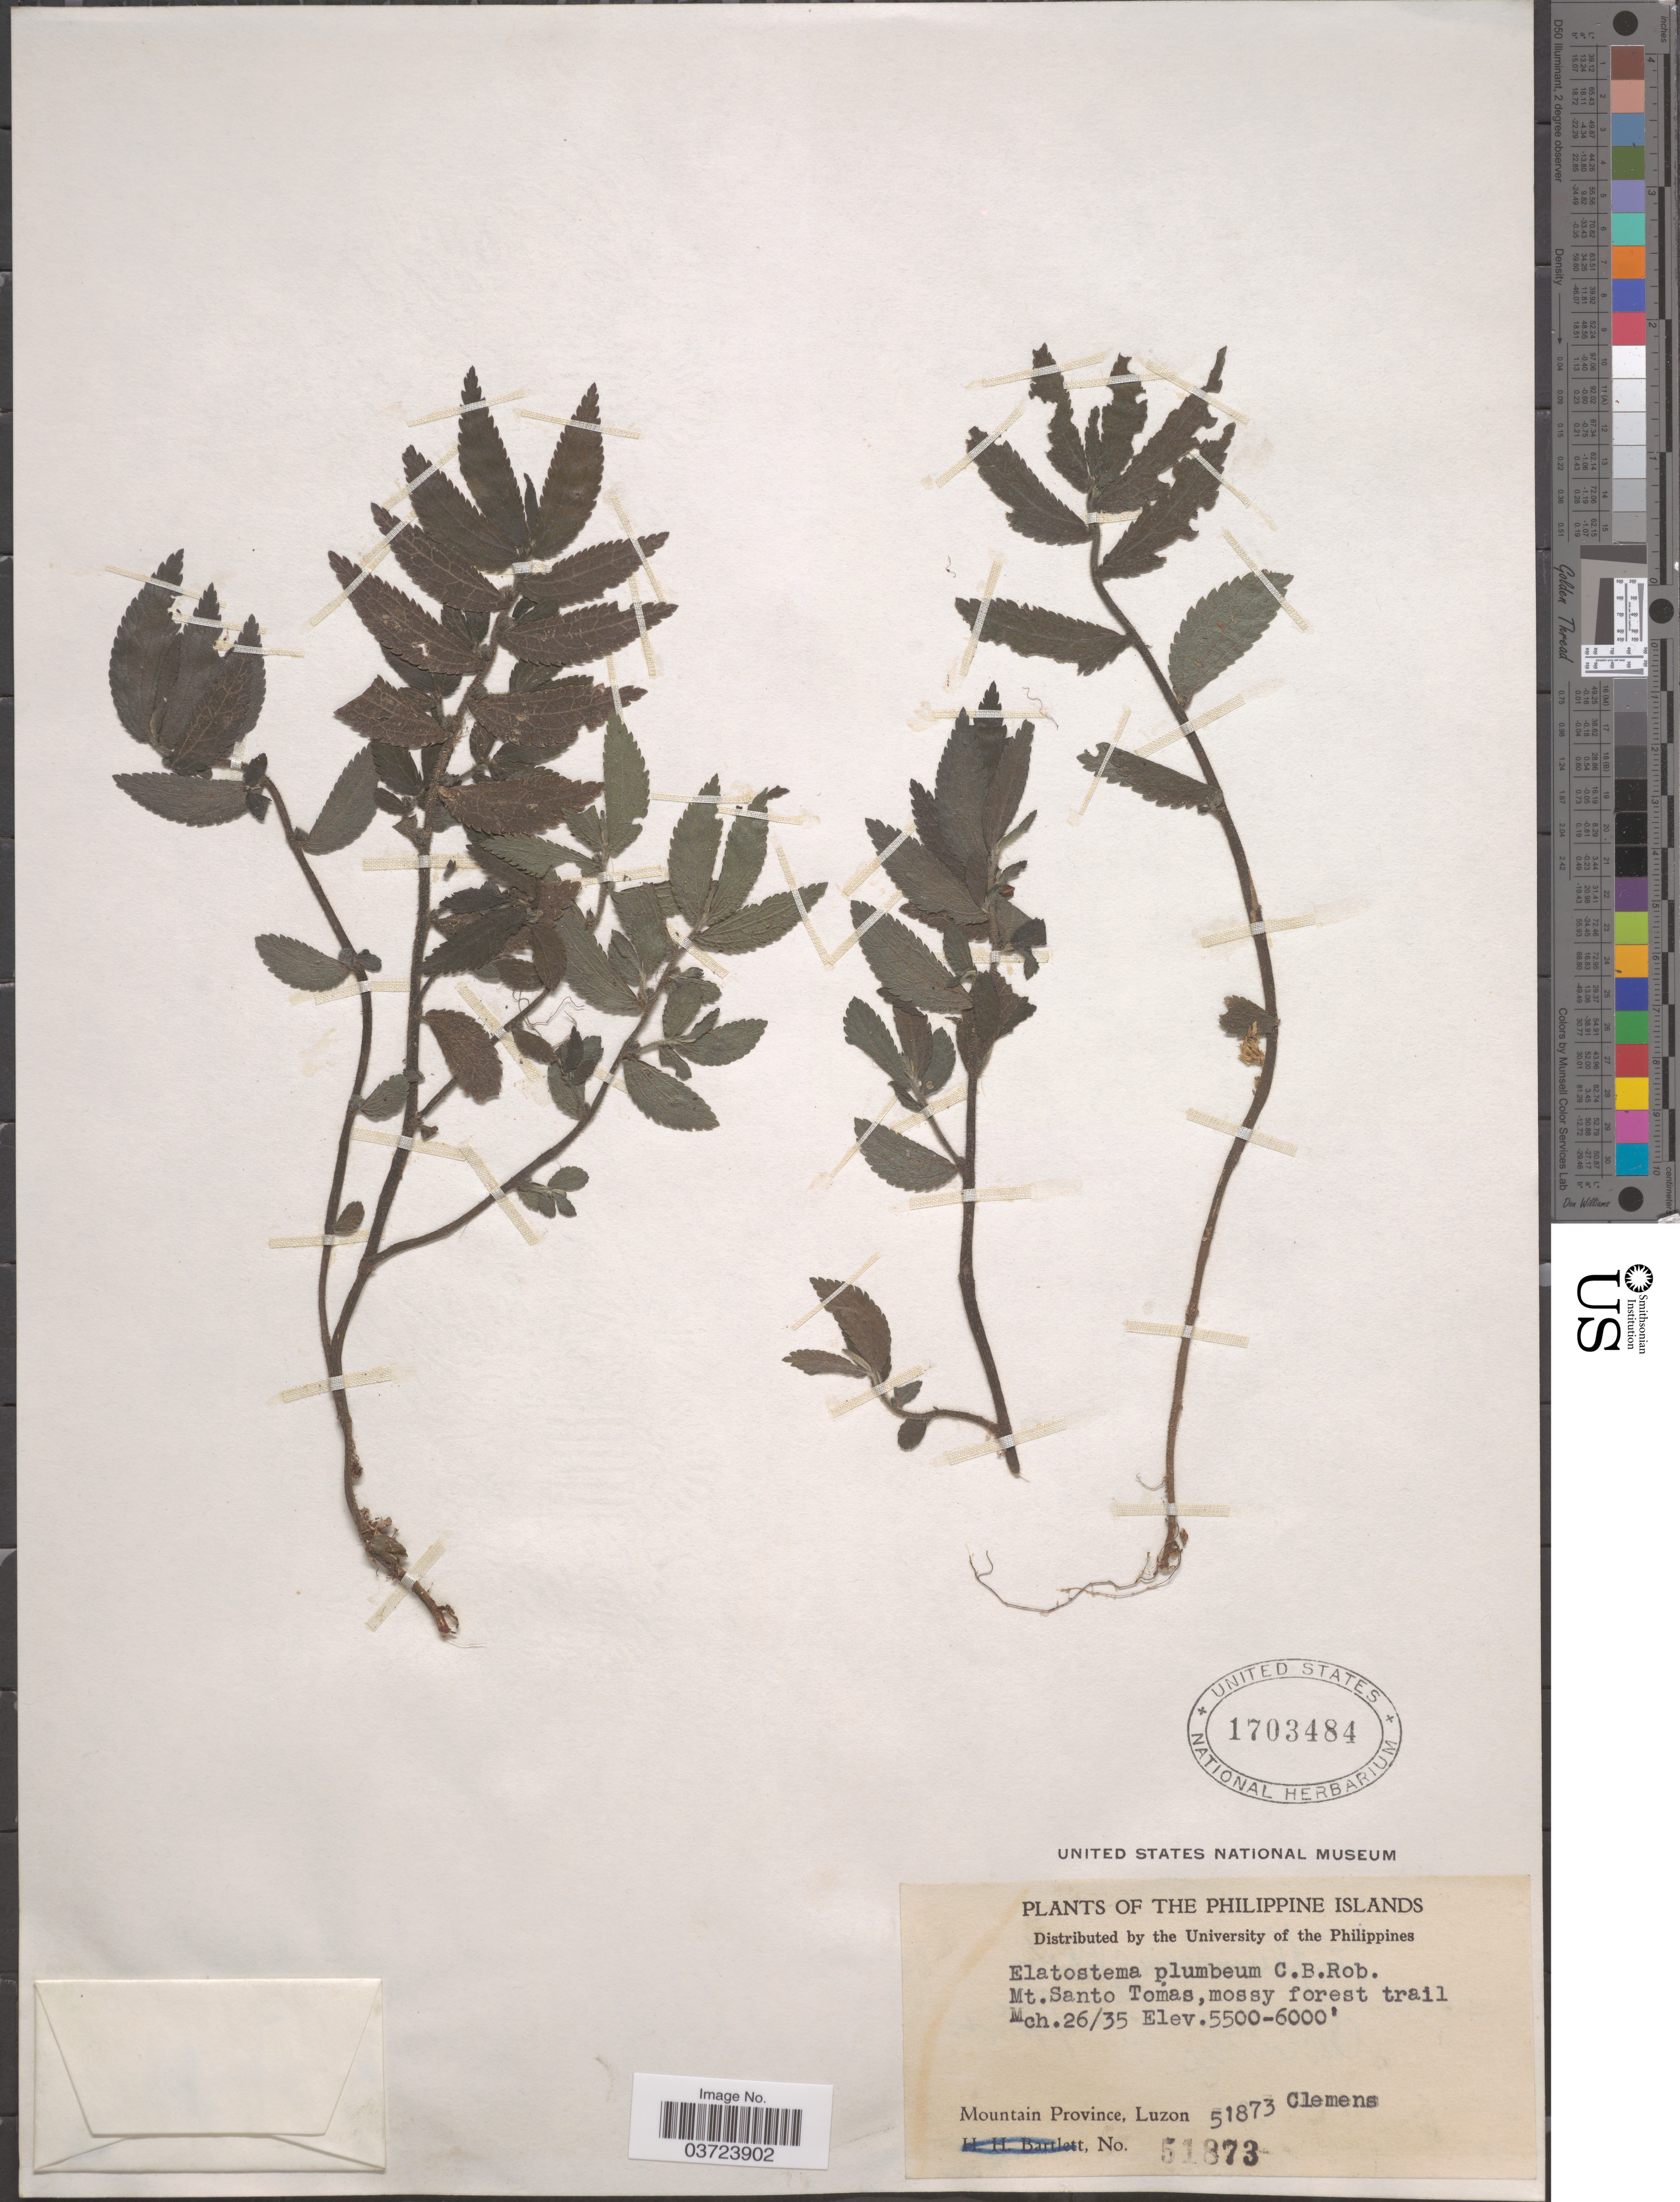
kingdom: Plantae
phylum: Tracheophyta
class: Magnoliopsida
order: Rosales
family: Urticaceae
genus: Elatostema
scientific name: Elatostema plumbeum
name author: C.B. Rob.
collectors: -. Clemens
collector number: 51873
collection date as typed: Transcribed d/m/y: 26/3/35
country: Philippines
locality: Philippine Islands. Mt. Santo Tomas. Mountain Province, Luzon.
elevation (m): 1676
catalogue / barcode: US 1703484